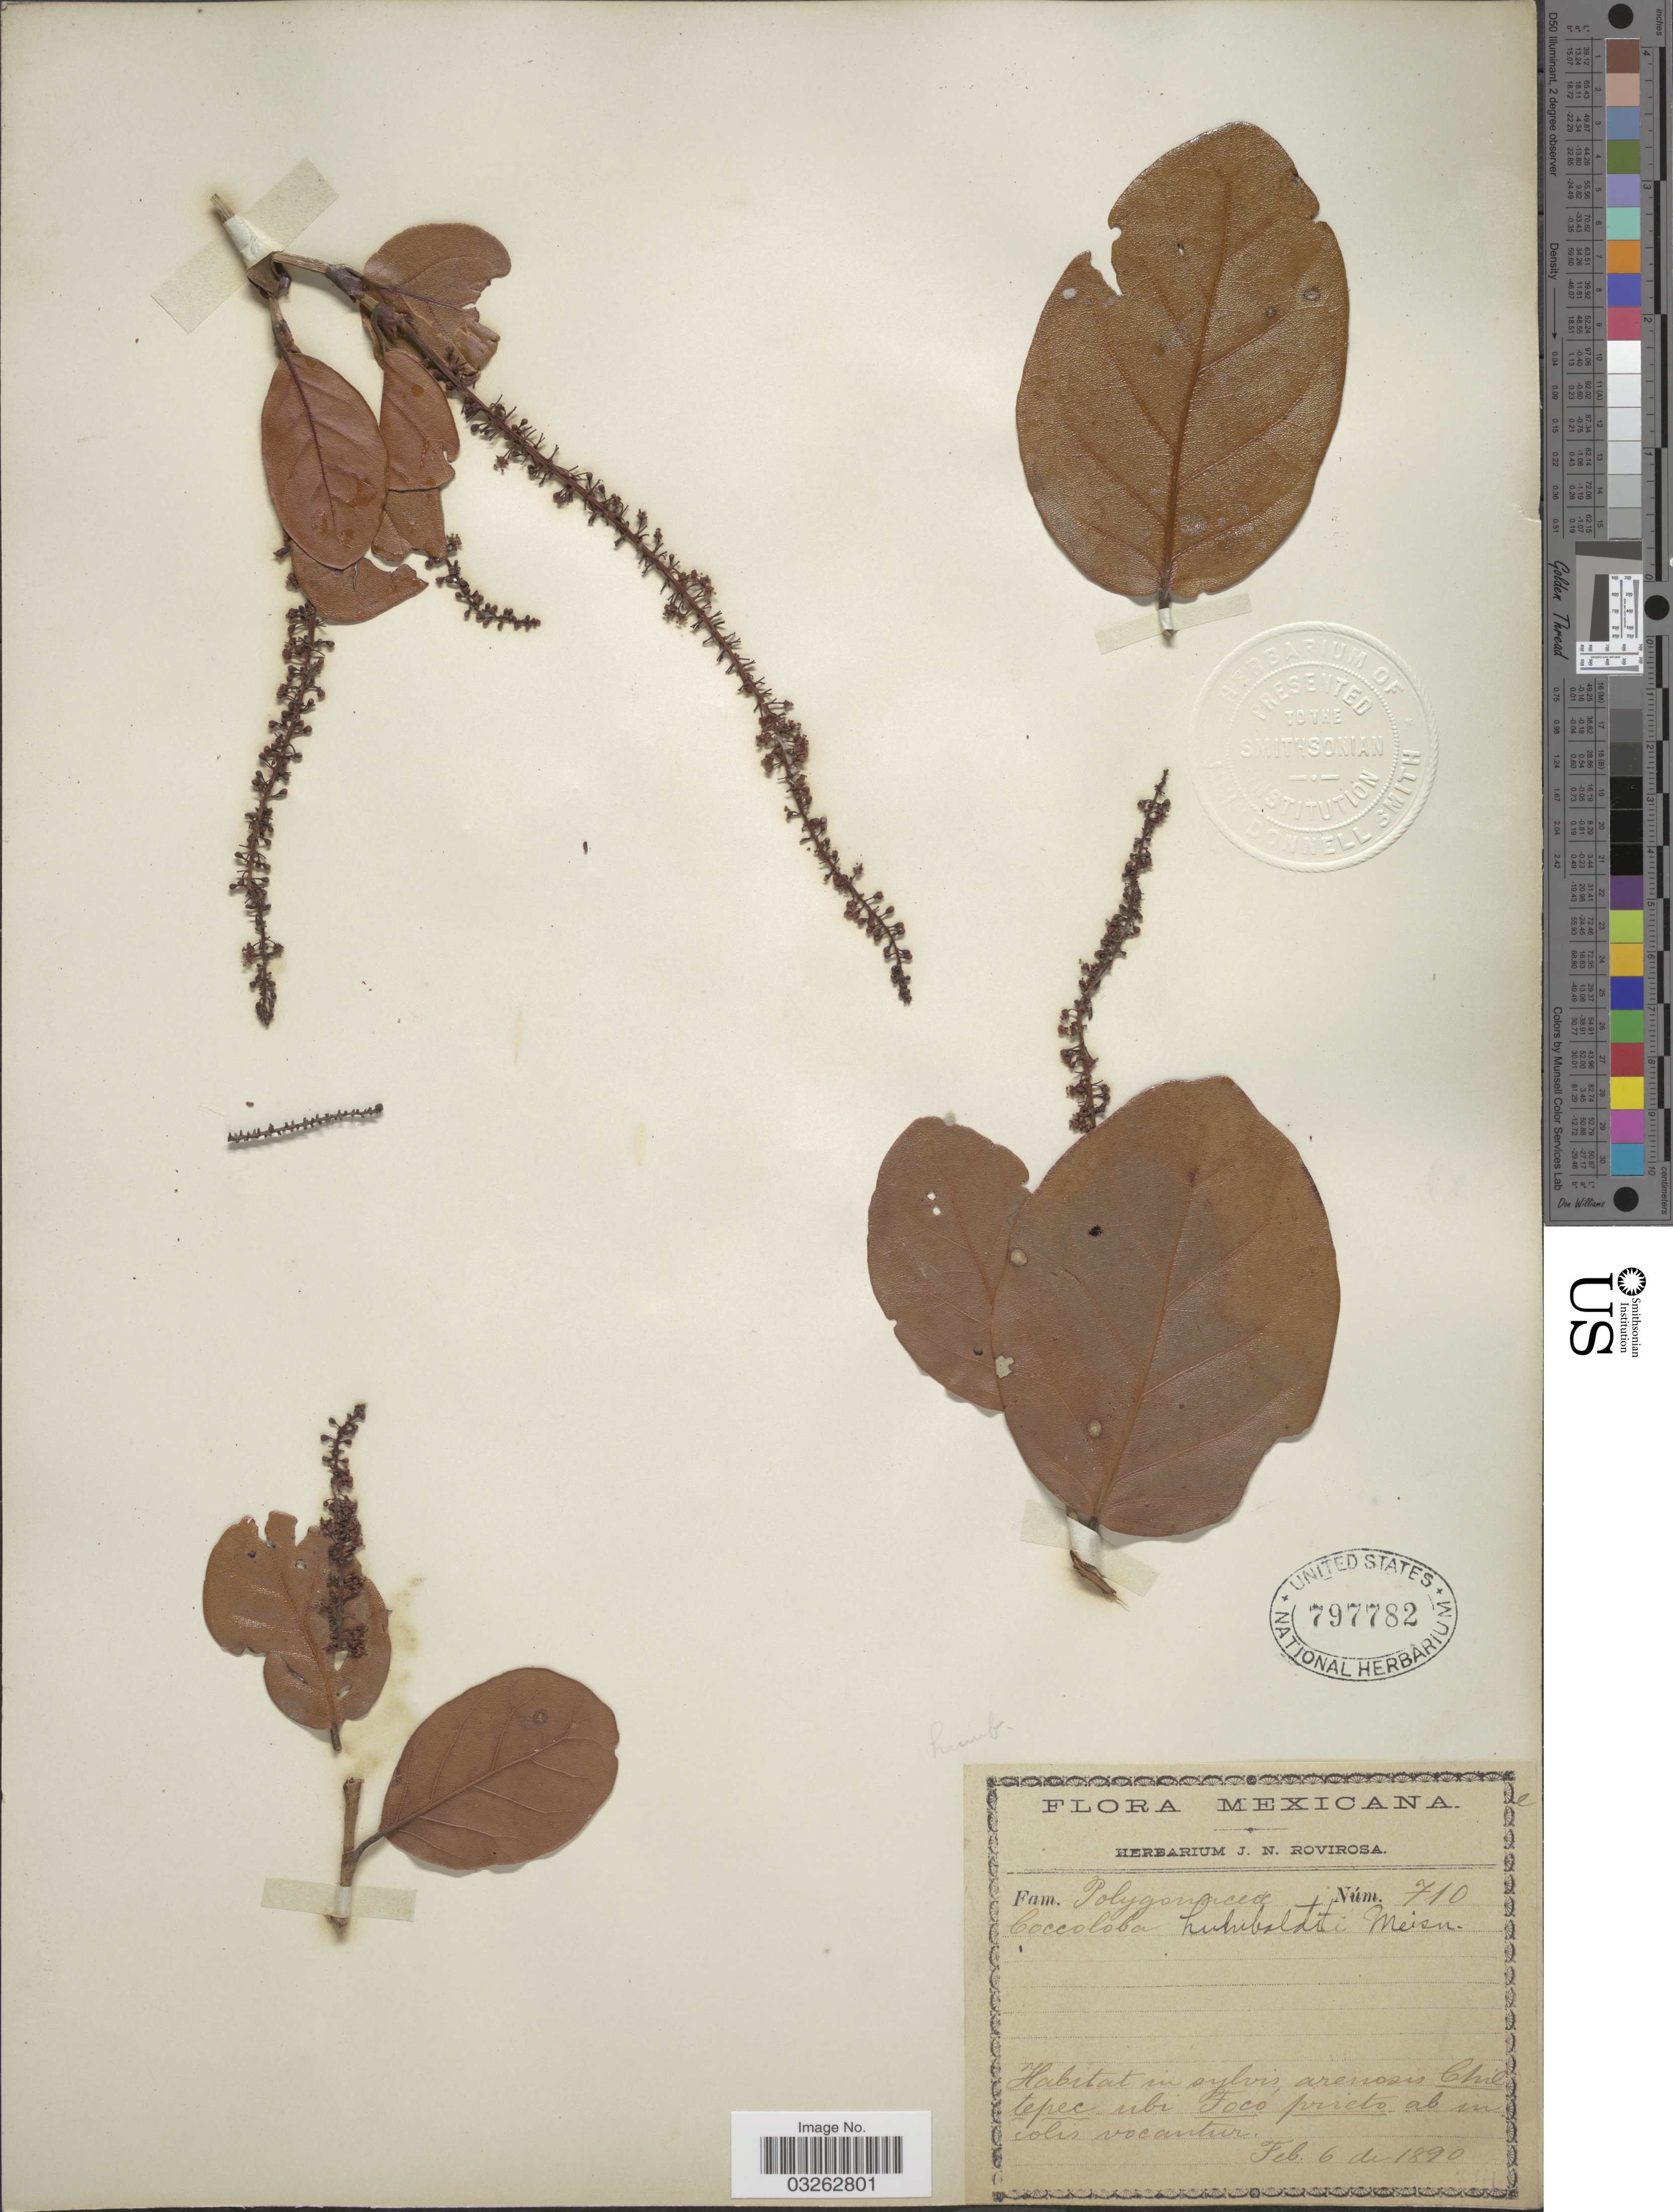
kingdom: Plantae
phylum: Tracheophyta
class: Magnoliopsida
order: Caryophyllales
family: Polygonaceae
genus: Coccoloba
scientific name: Coccoloba humboldtii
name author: Meisn.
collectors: ex herb. J. N. Rovirosa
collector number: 710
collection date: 1890-02-06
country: Mexico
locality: In sylvis, arenosis Chiltepec ubi Toco prieto ab incolis vocantur.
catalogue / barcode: US 797782